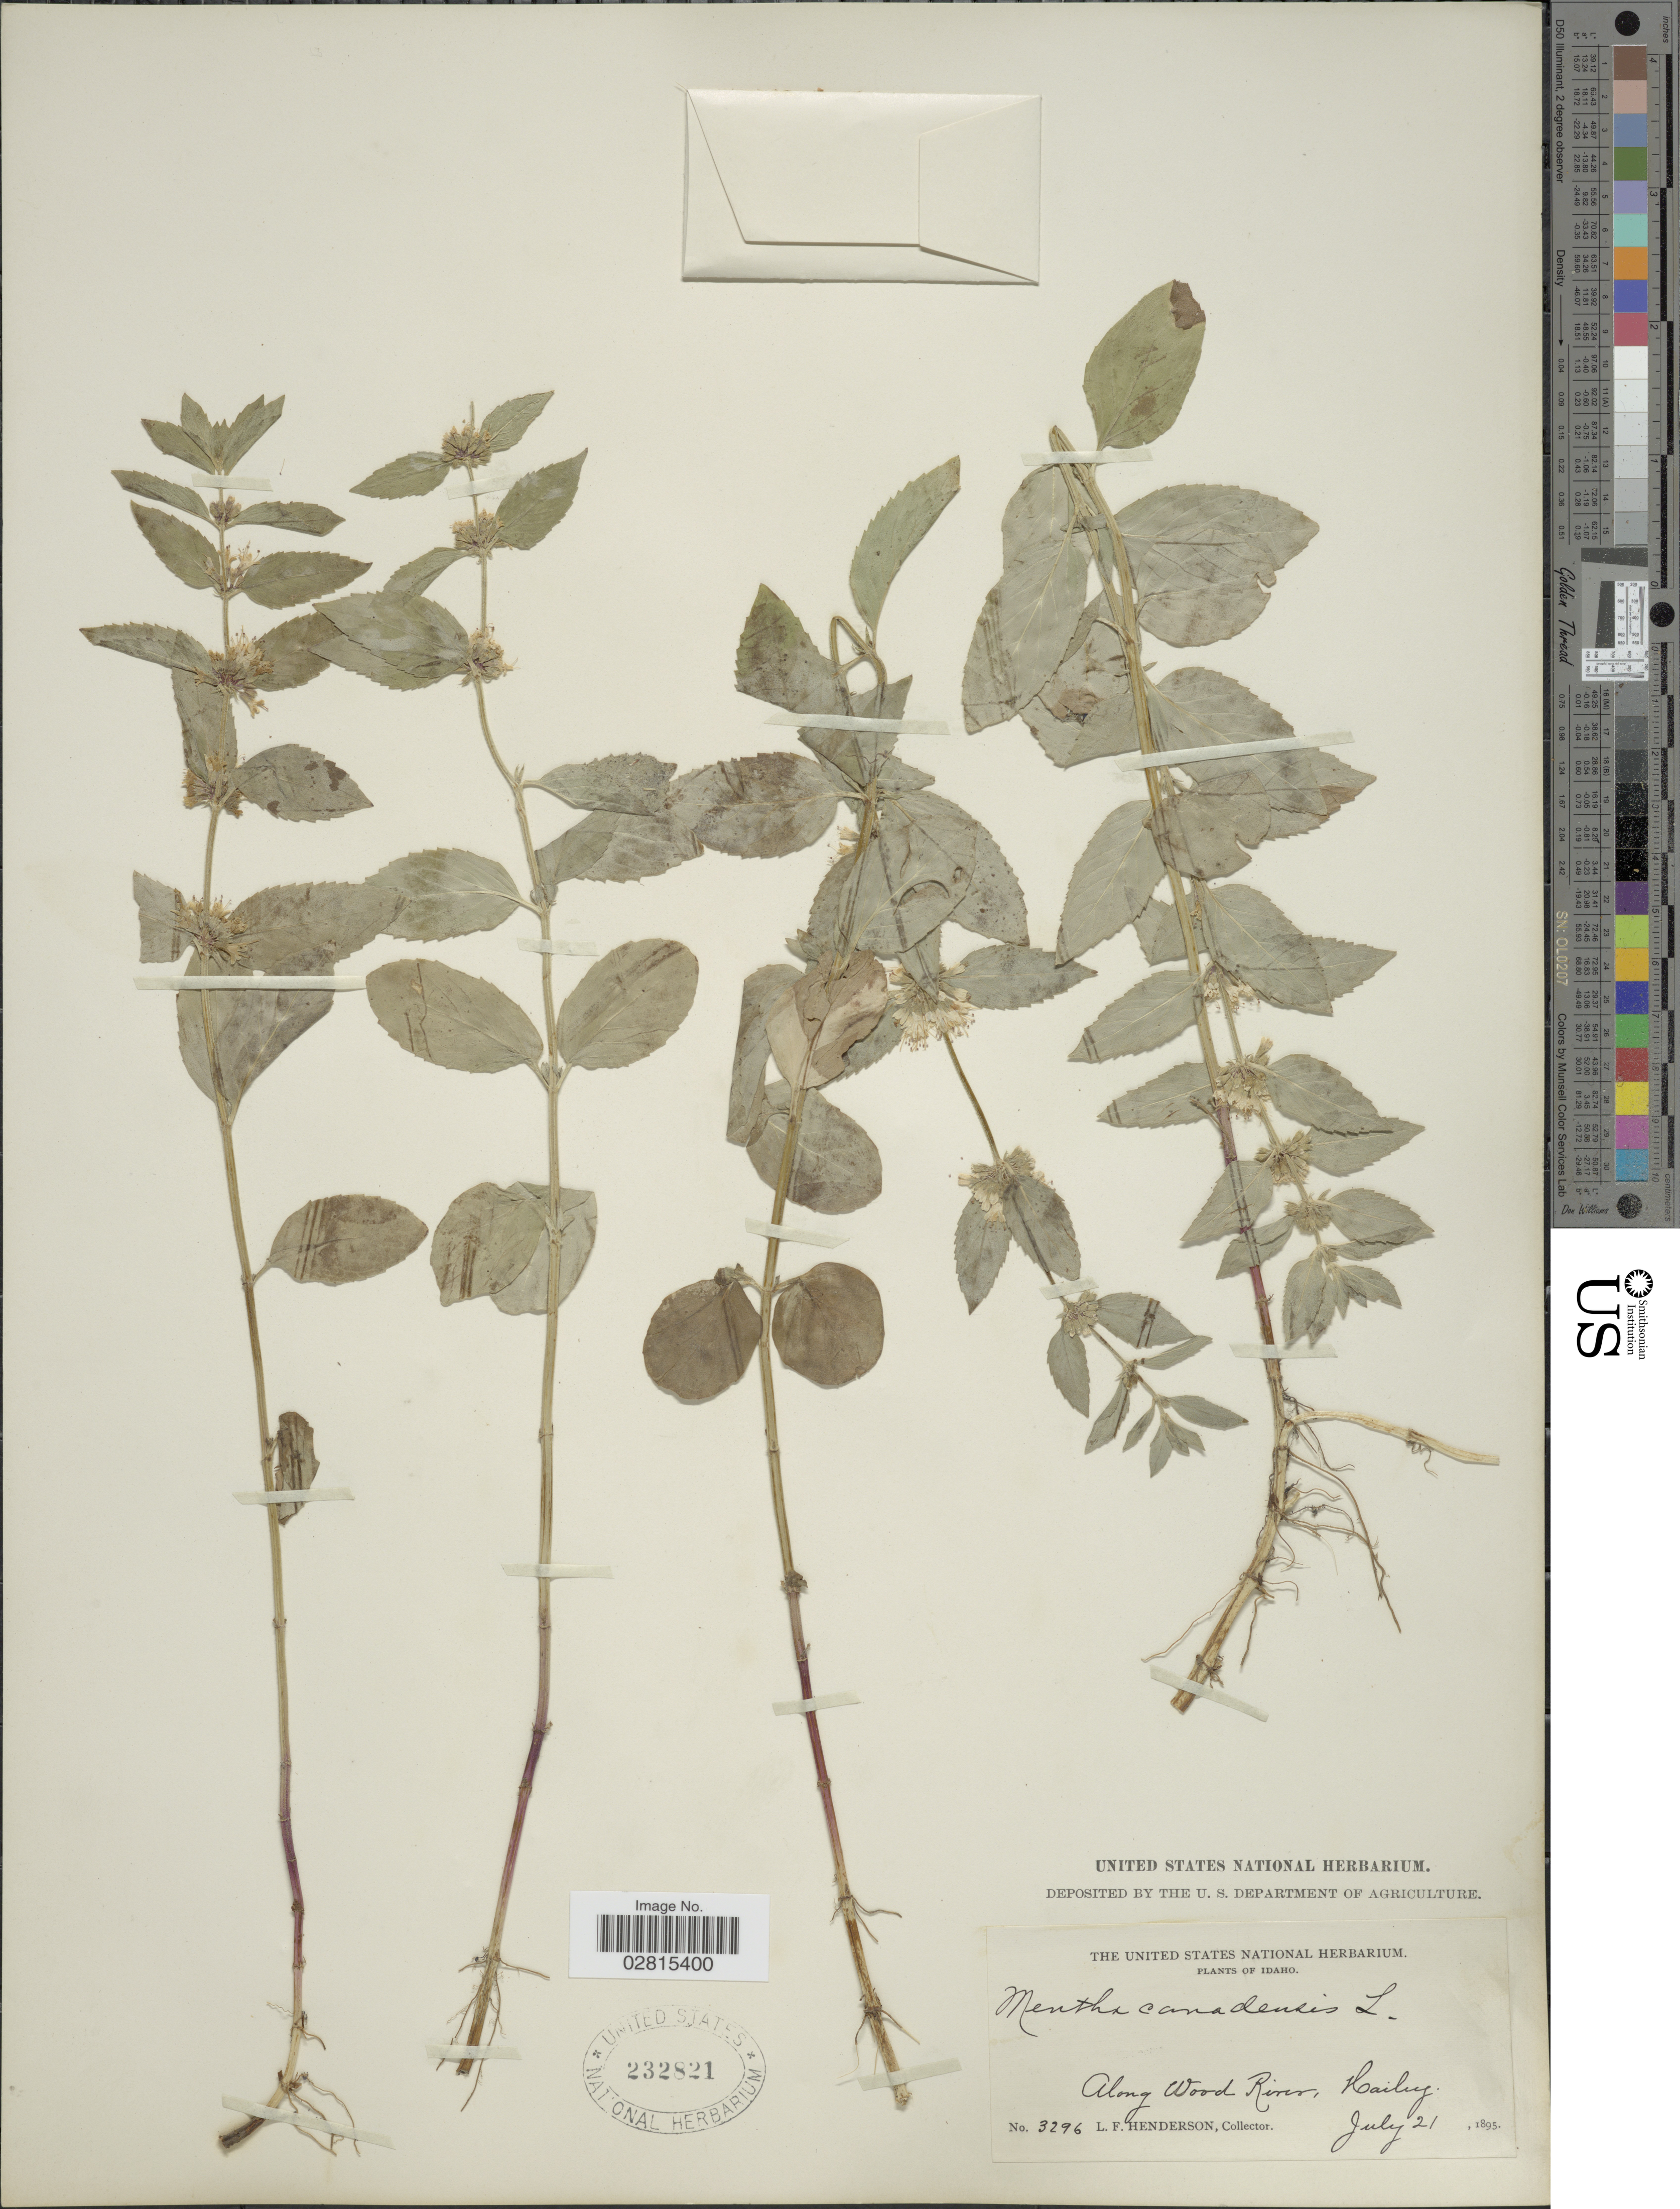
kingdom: Plantae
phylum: Tracheophyta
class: Magnoliopsida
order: Lamiales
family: Lamiaceae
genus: Mentha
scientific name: Mentha canadensis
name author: L.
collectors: L. Henderson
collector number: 3296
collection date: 1895-07-21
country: United States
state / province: Idaho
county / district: Blaine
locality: Along Wood River, Hailey.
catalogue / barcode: US 232821